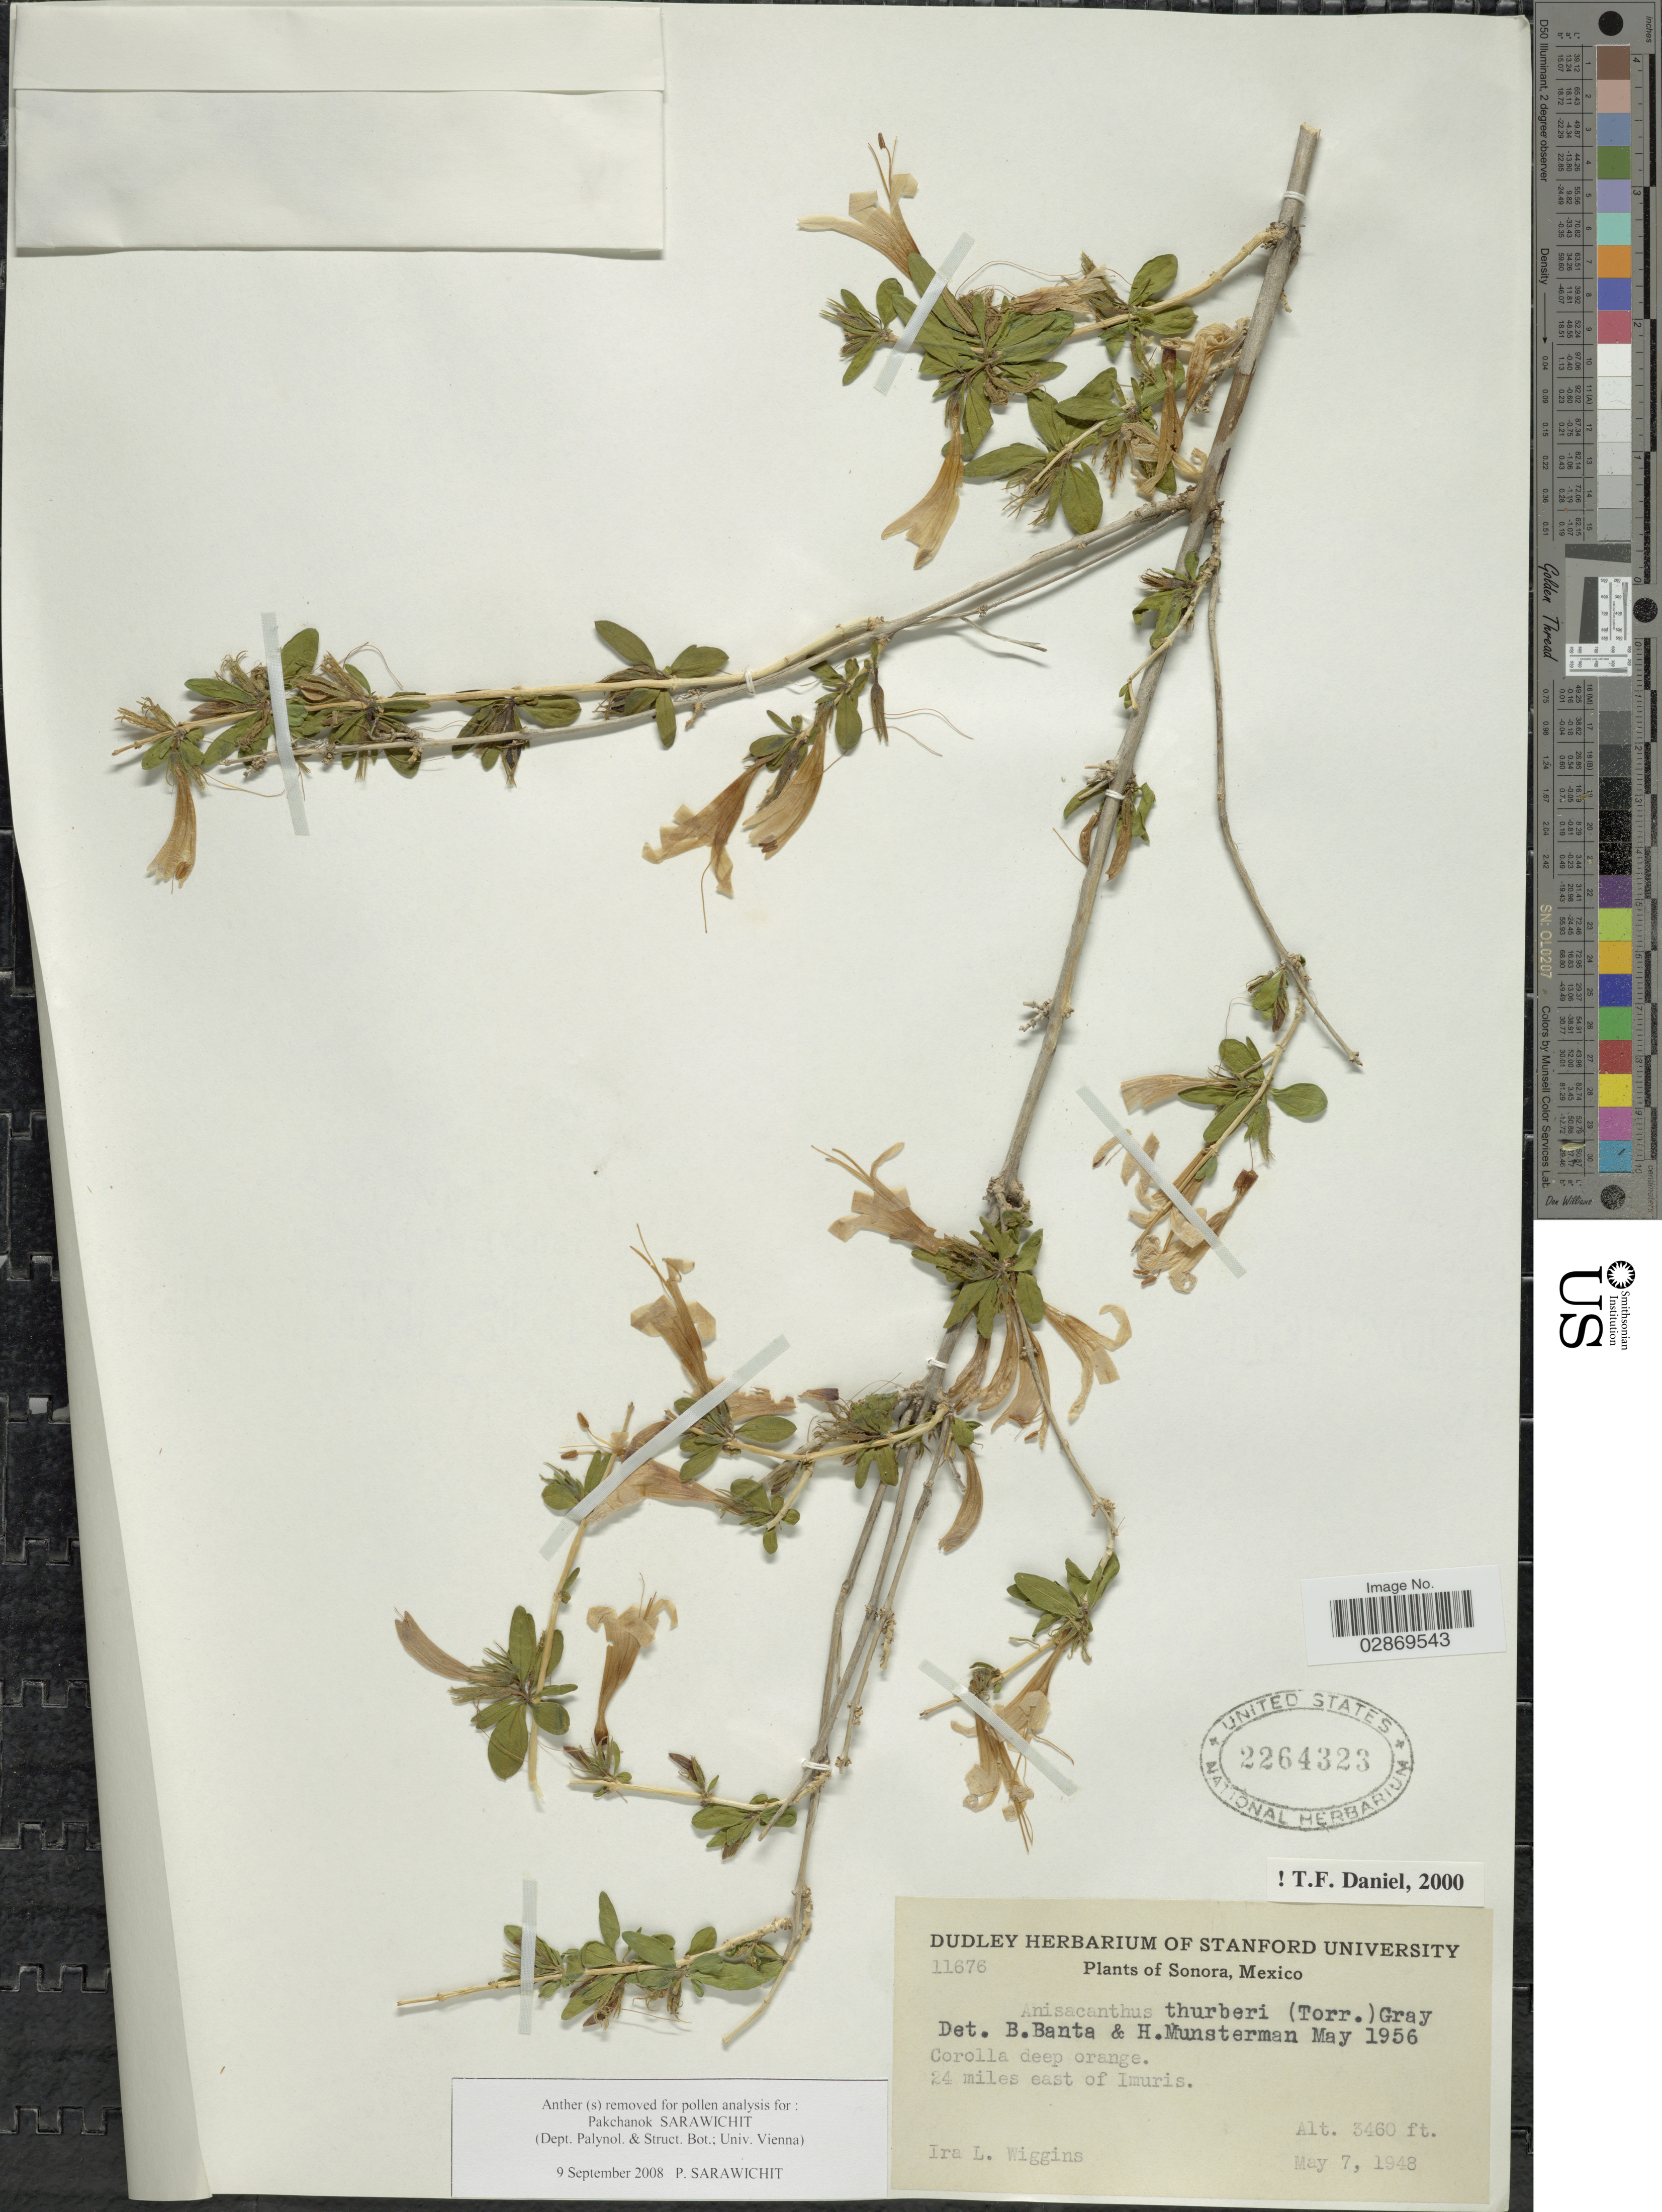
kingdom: Plantae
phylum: Tracheophyta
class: Magnoliopsida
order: Lamiales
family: Acanthaceae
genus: Anisacanthus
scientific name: Anisacanthus thurberi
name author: (Torr.) A. Gray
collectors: I. L. Wiggins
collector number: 11676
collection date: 1948-05-07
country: Mexico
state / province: Sonora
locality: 24 miles east of Imuris.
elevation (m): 1055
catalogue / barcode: US 2264323